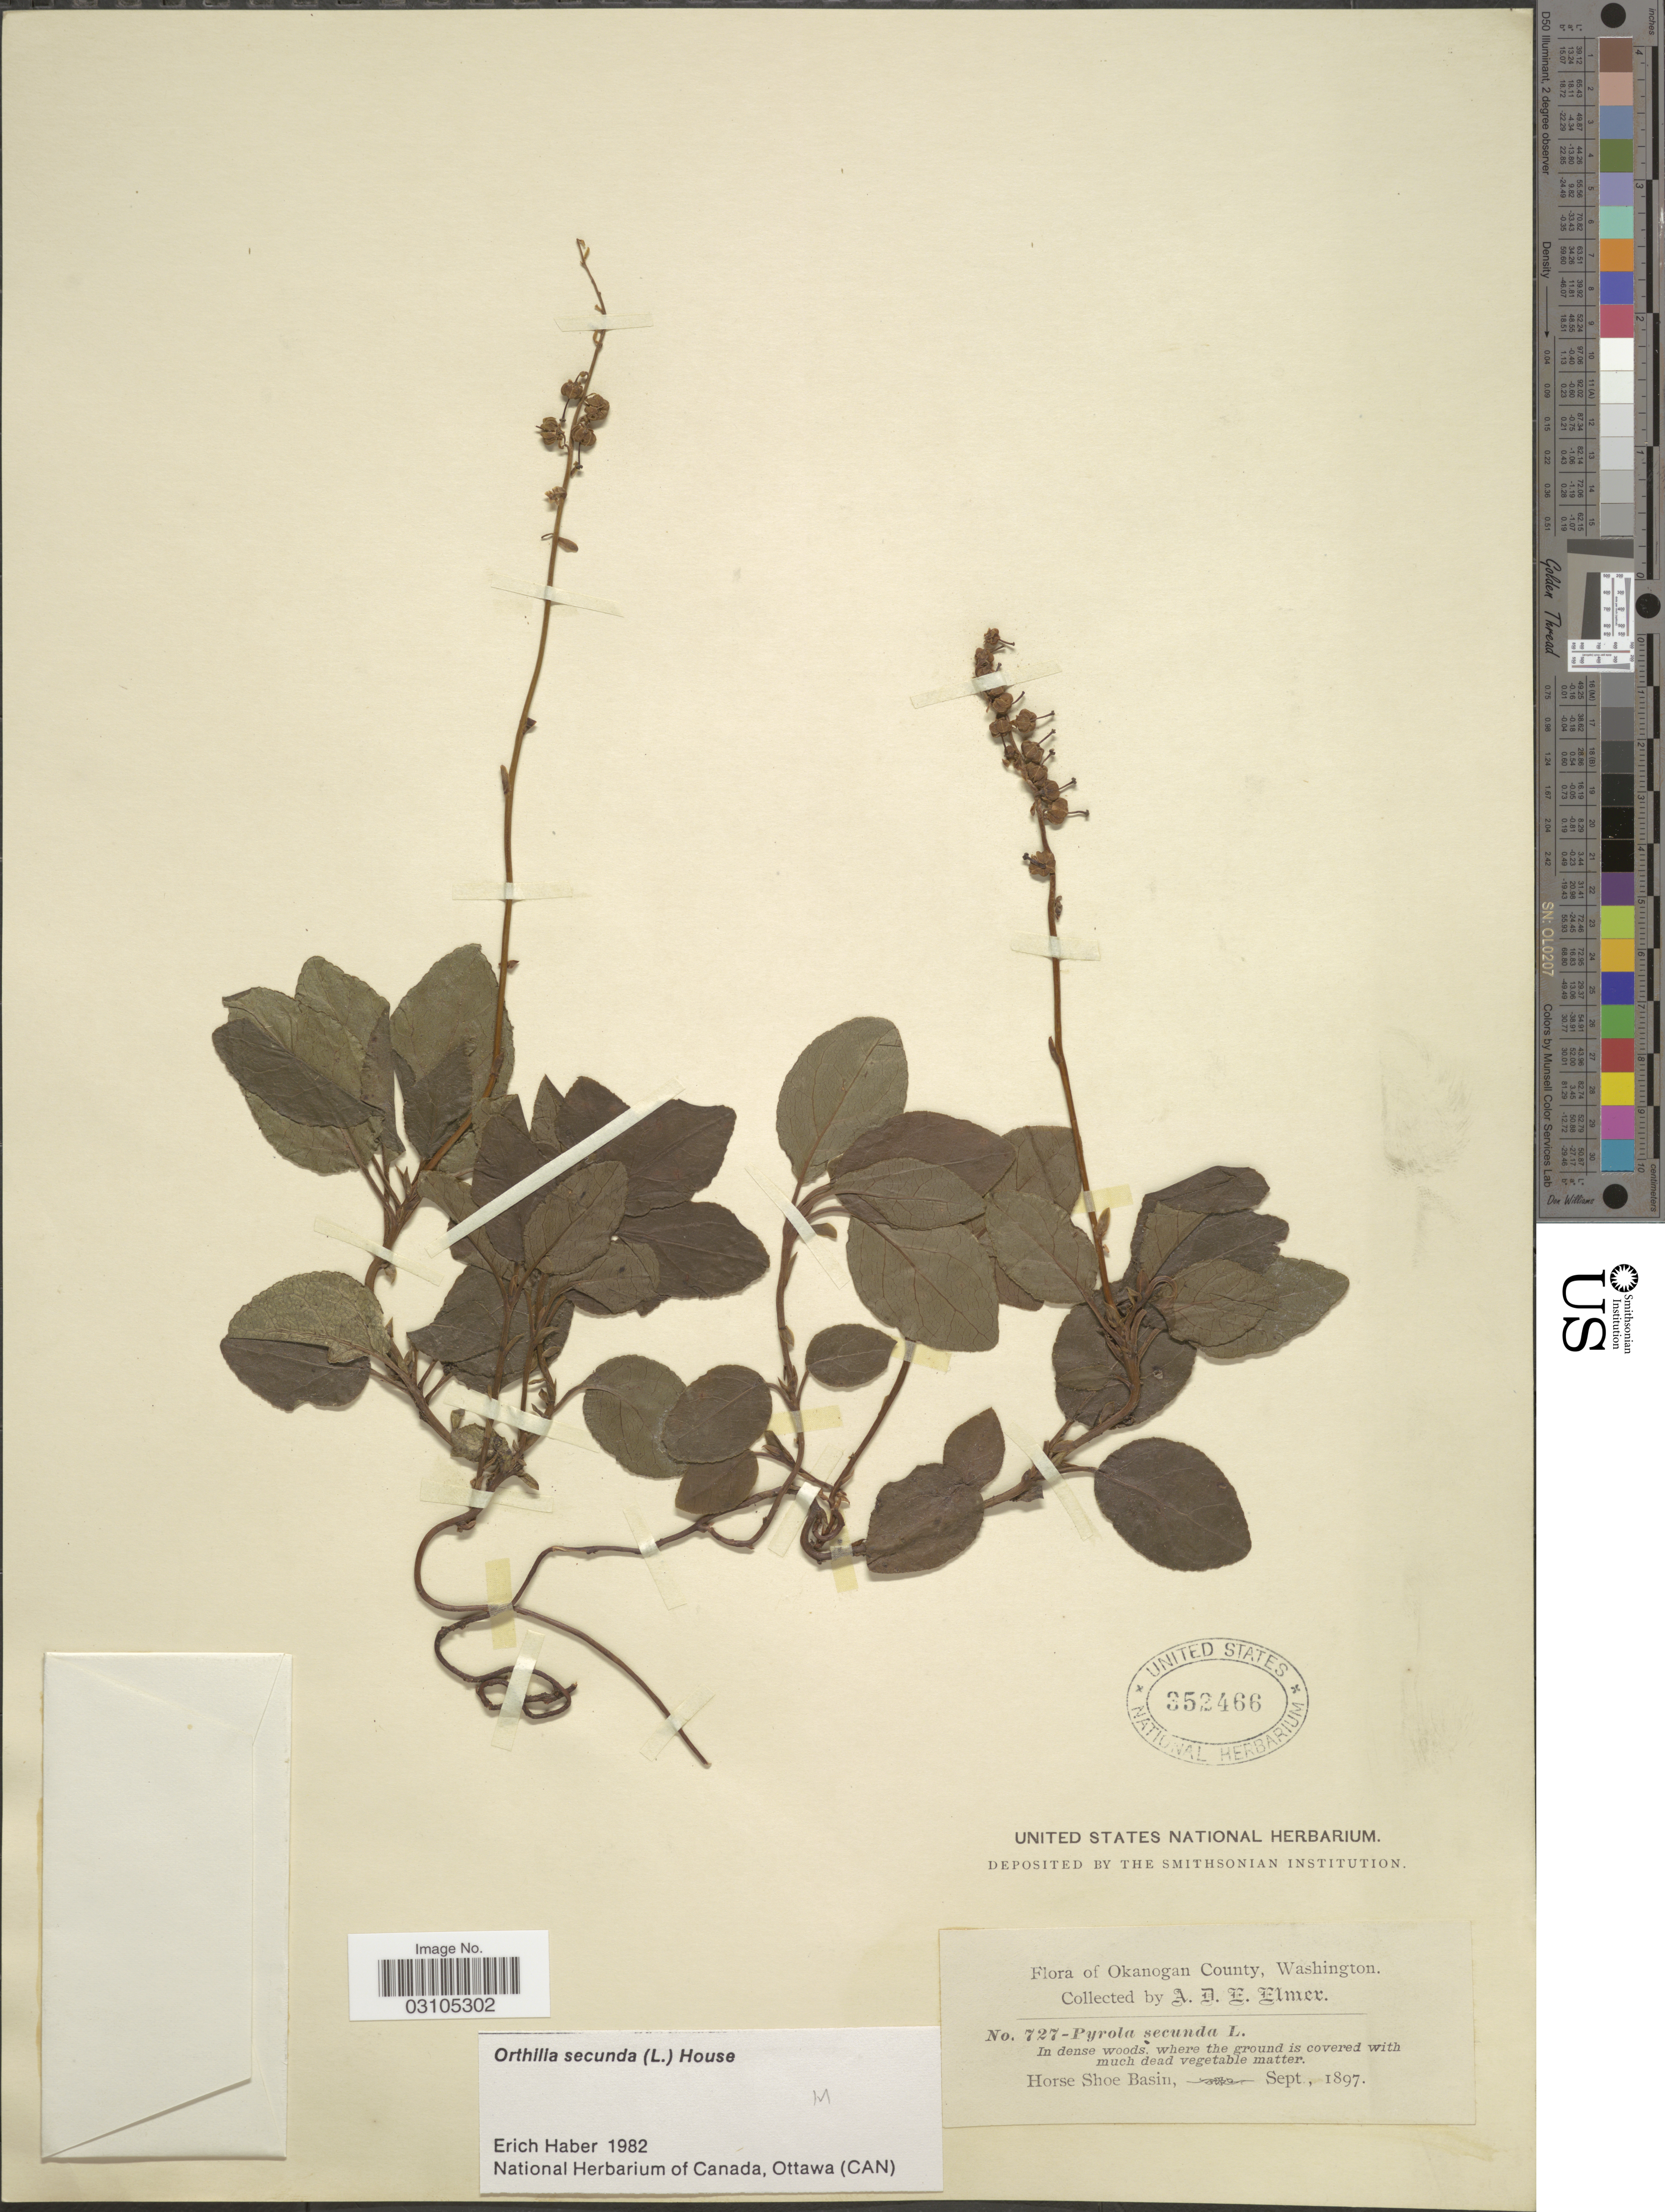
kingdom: Plantae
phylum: Tracheophyta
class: Magnoliopsida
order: Ericales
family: Ericaceae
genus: Orthilia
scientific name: Orthilia secunda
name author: (L.) House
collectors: A. D. E. Elmer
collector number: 727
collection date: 1897-09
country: United States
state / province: Washington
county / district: Okanogan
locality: Okanogan County. Horse Shoe Basin.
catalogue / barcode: US 352466